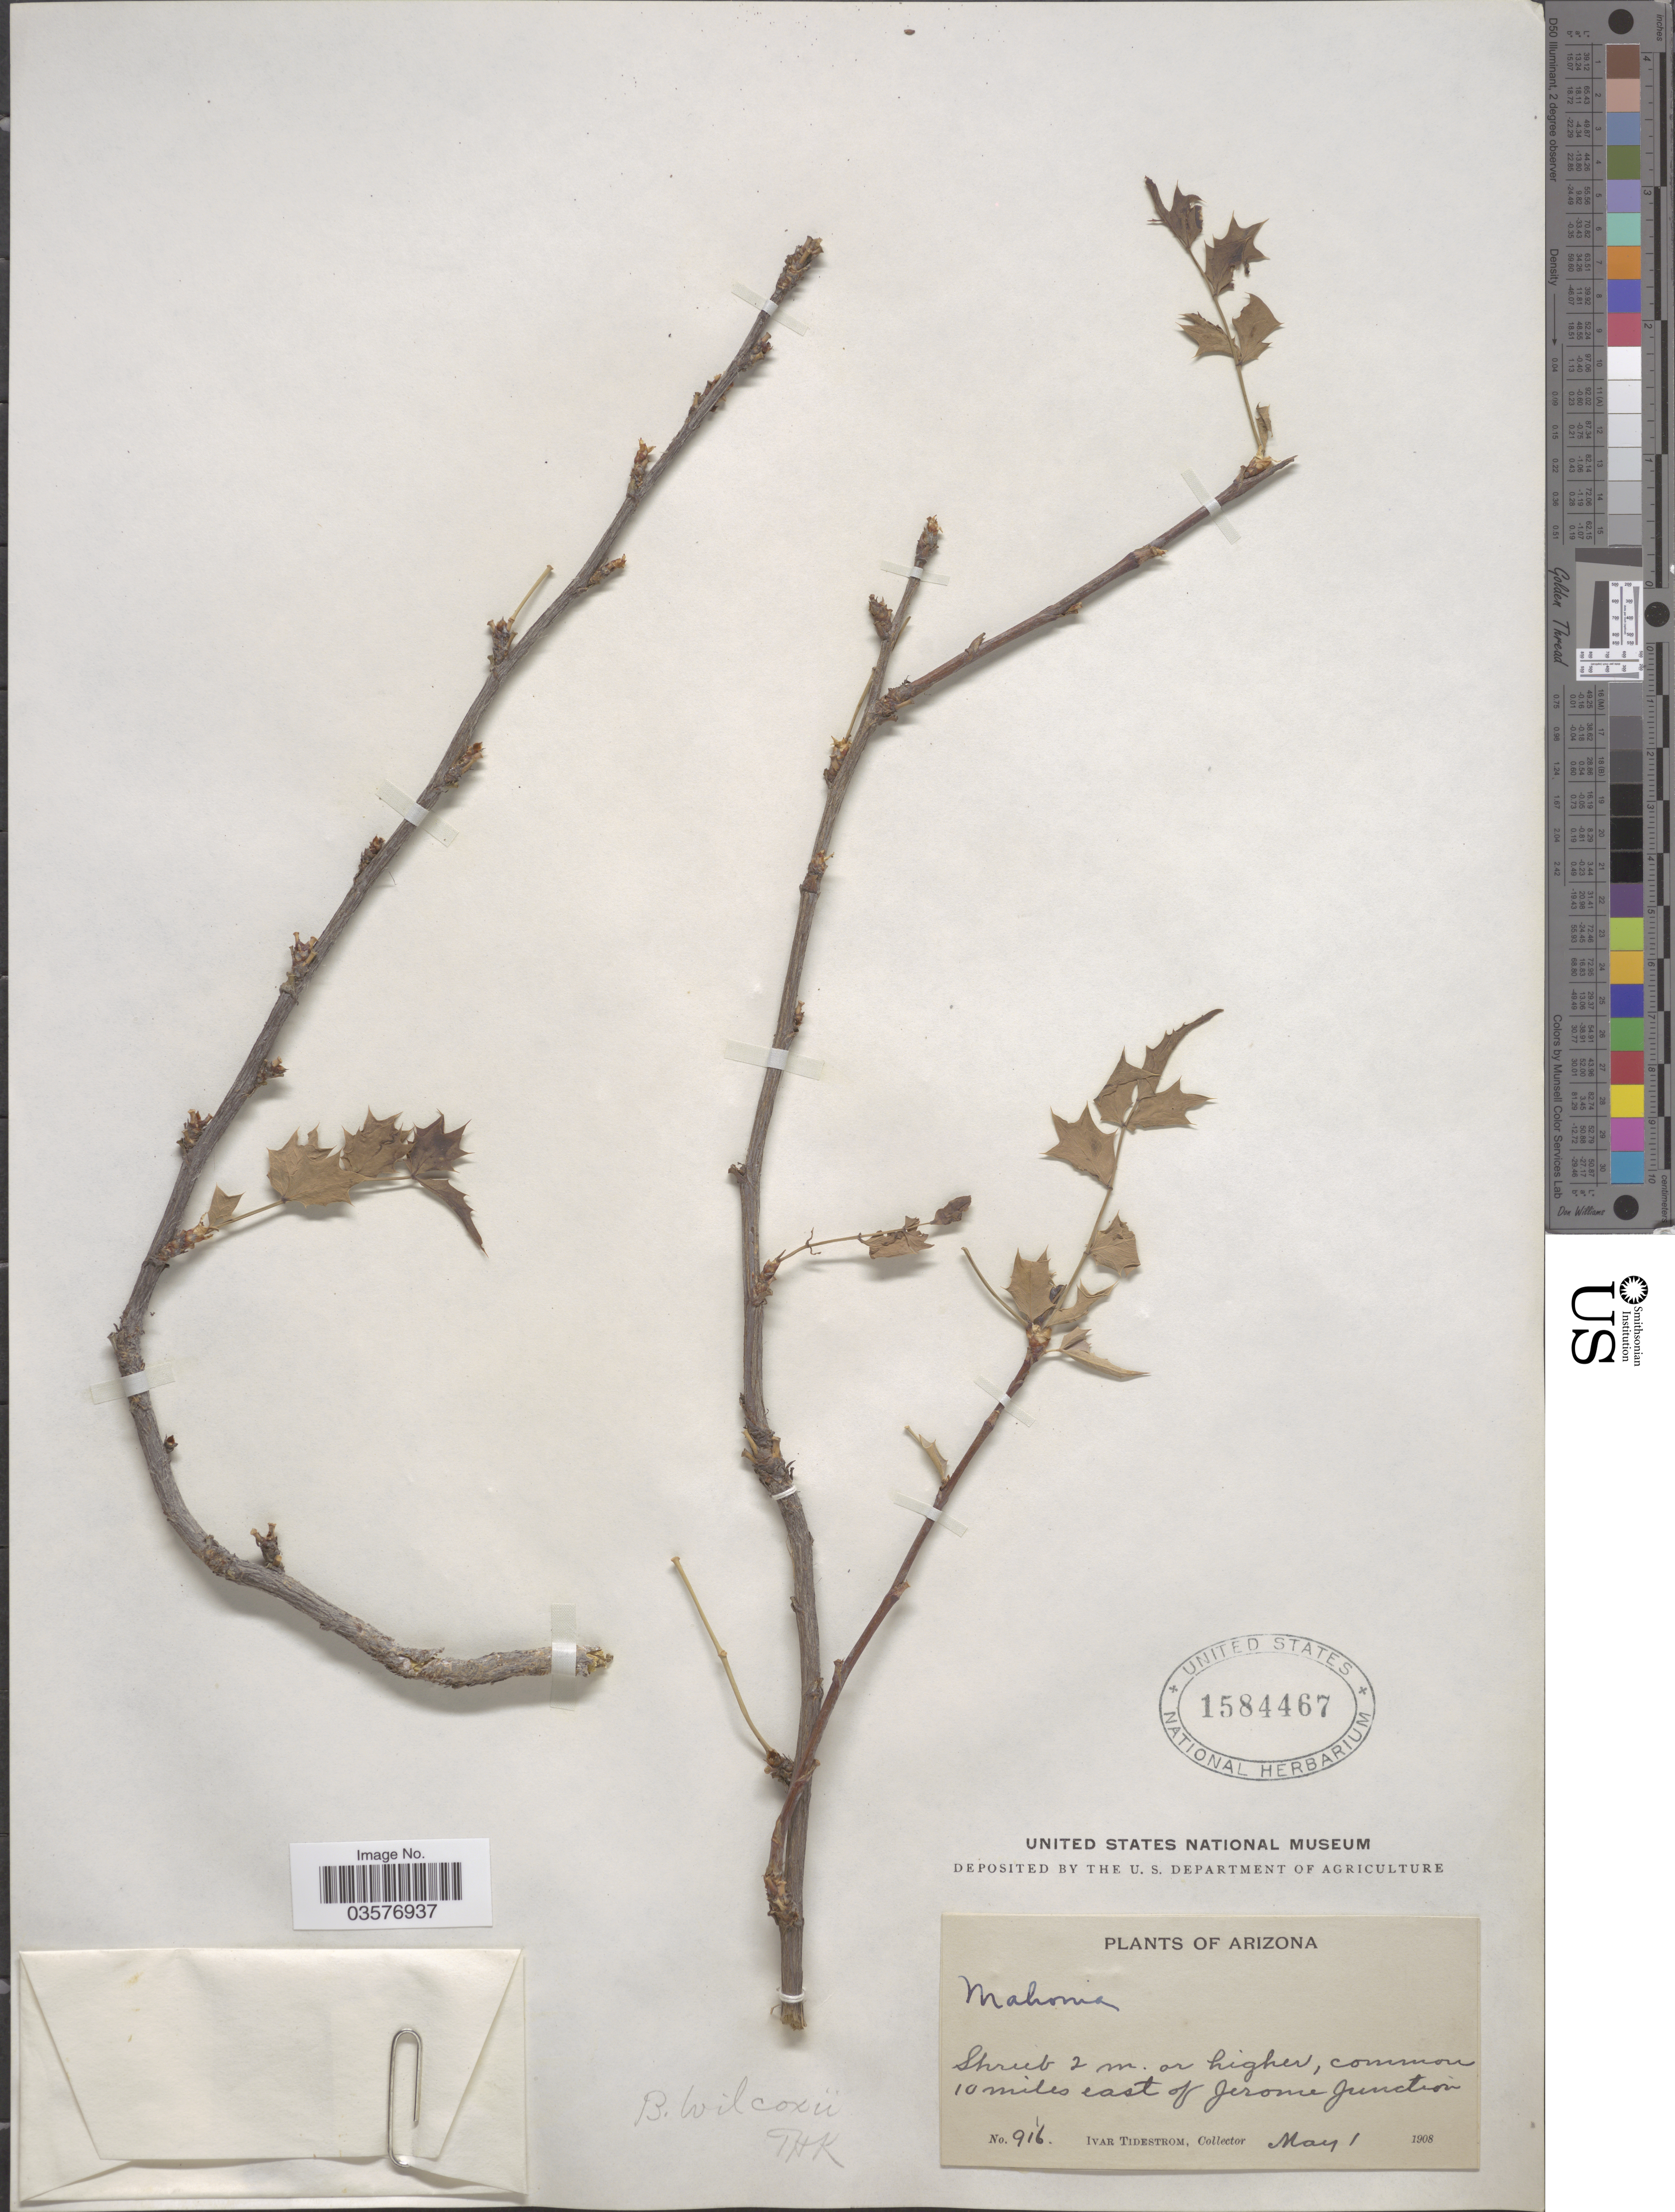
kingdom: Plantae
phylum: Tracheophyta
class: Magnoliopsida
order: Ranunculales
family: Berberidaceae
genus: Mahonia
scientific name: Mahonia wilcoxii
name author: (Kearney) Rehder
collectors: I. F. Tidestrom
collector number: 916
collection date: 1908-05-01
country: United States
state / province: Arizona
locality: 10 miles east of Jerome Junction.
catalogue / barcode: US 1584467